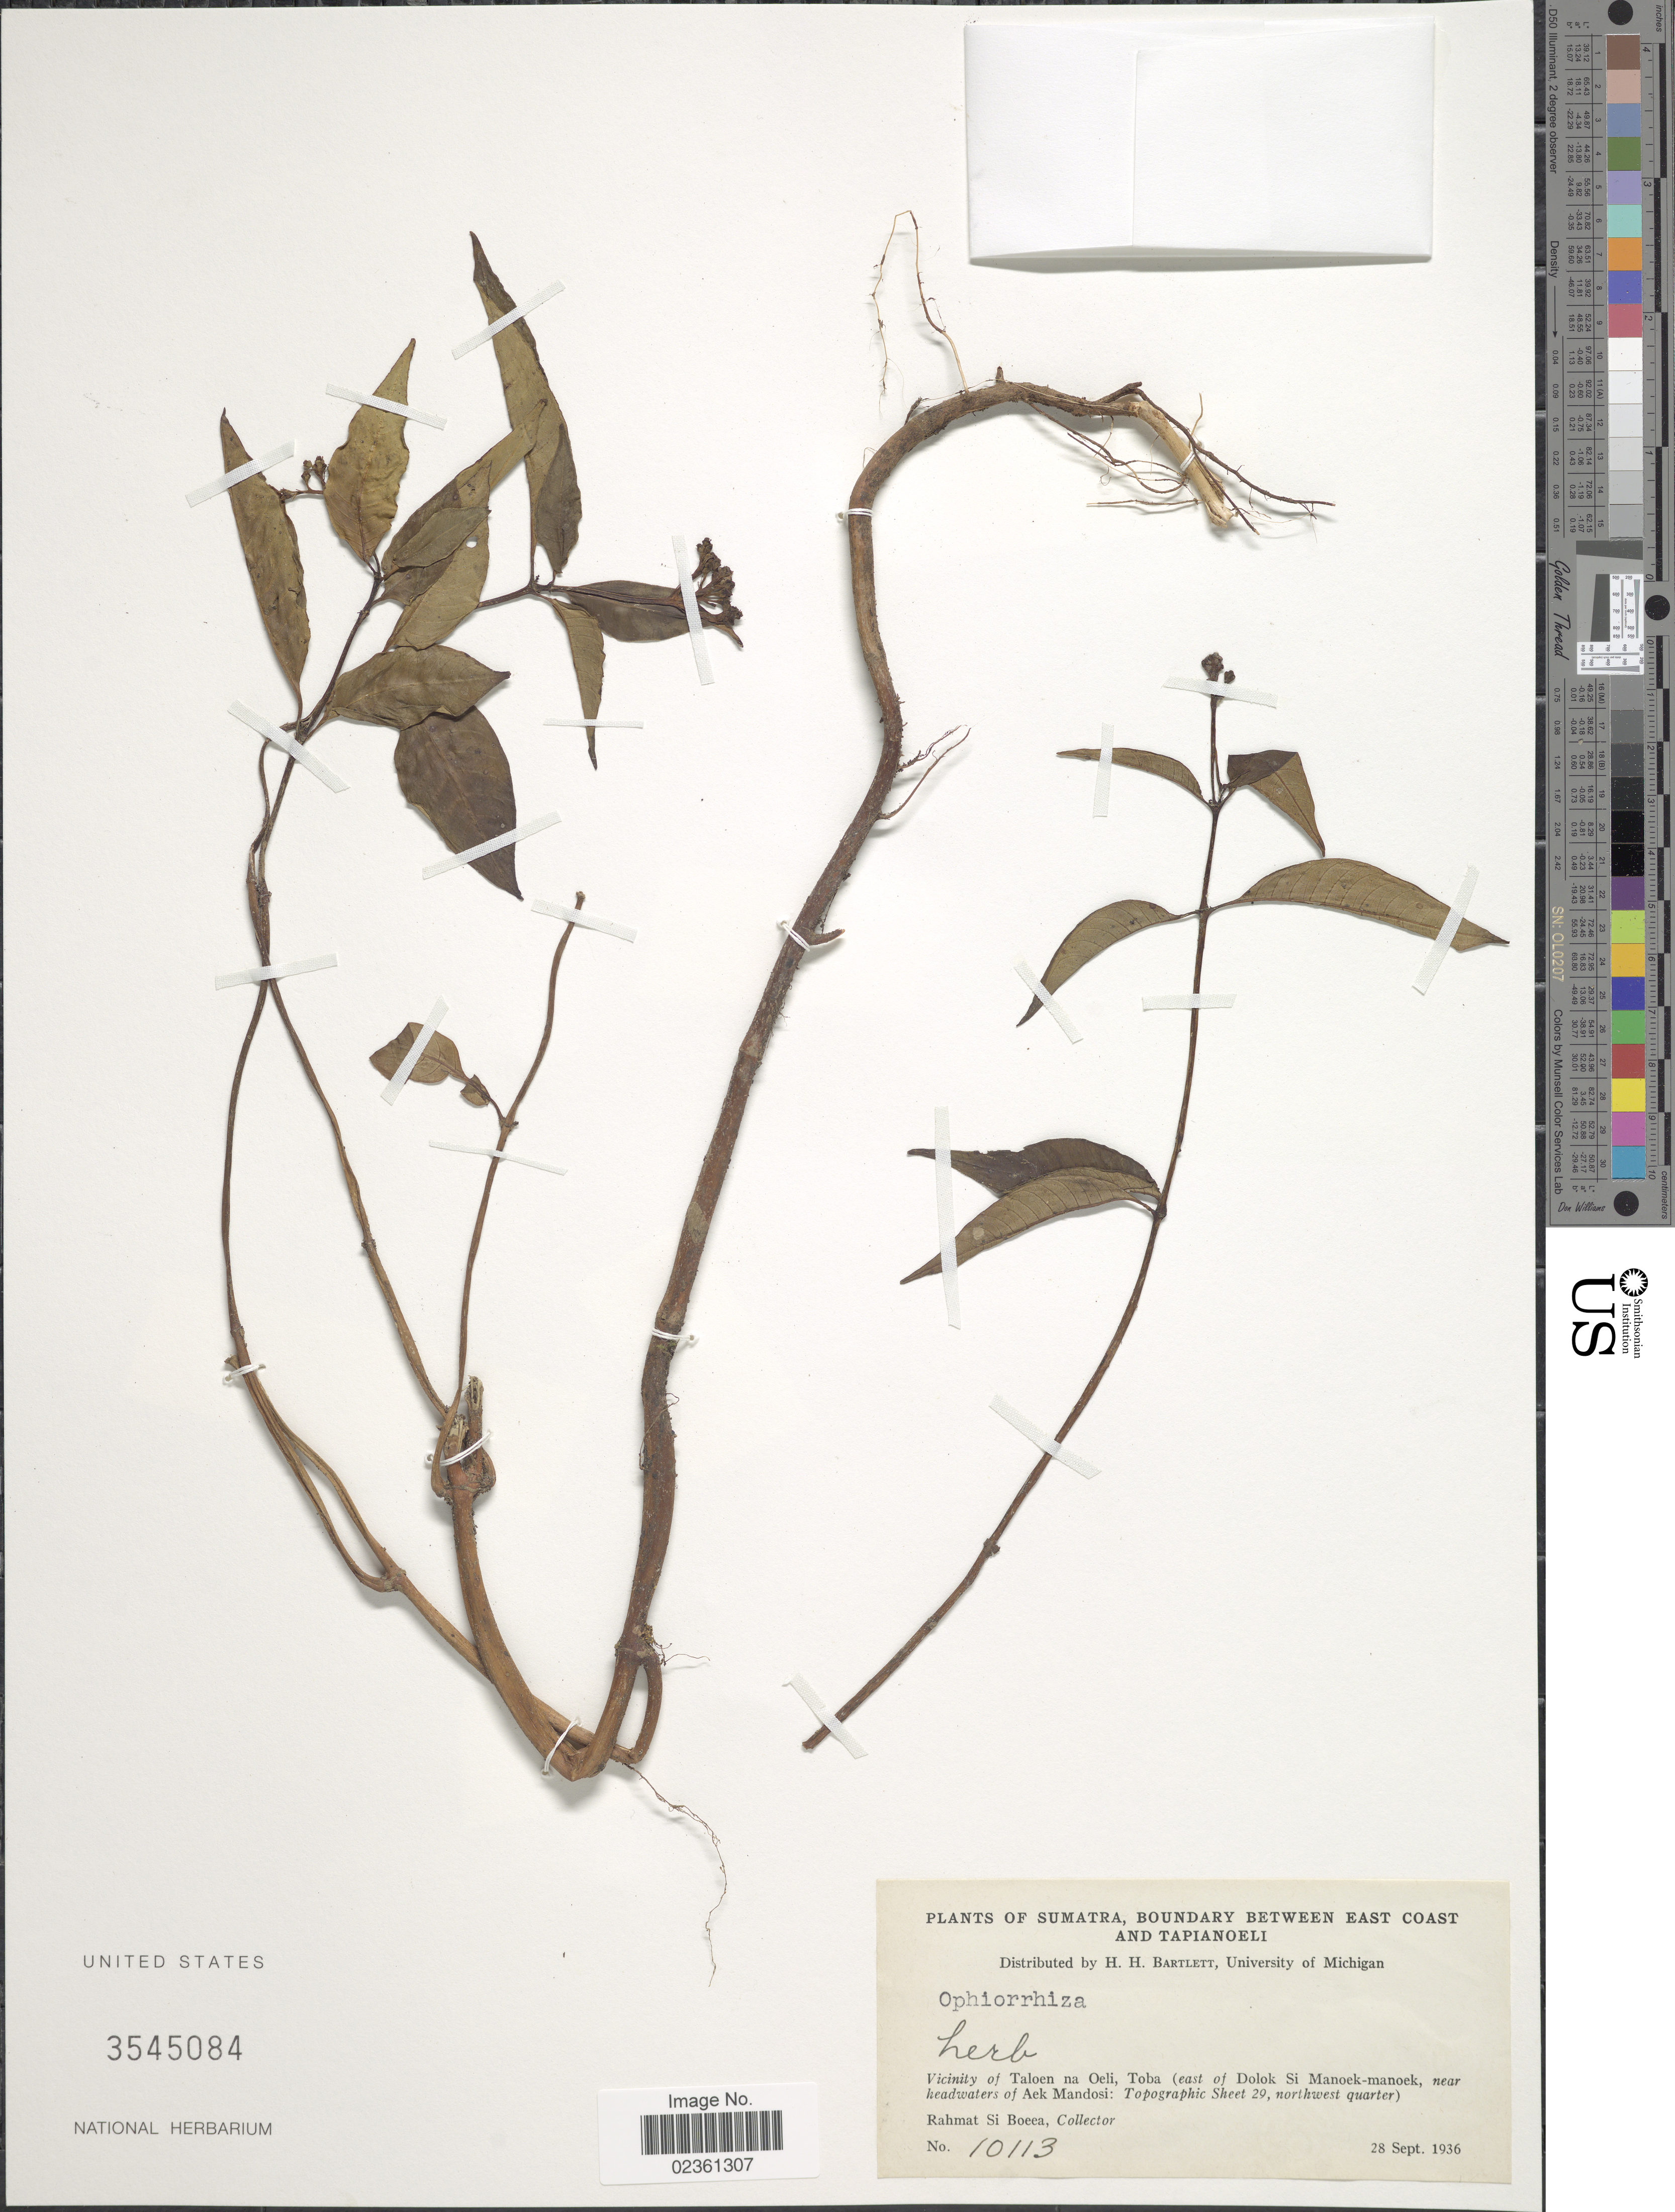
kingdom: Plantae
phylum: Tracheophyta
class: Magnoliopsida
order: Gentianales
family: Rubiaceae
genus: Ophiorrhiza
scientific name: Ophiorrhiza sp.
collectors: Rahmat Si Boeea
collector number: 10113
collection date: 1936-09-28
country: Indonesia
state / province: Sumatra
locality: Boundary between East Coast and Tapianoeli, Vicinity of Taloen na Oeli, Toba (east of Dolok Si Manoek-manoek, near headwaters of Aek Mandosi: Topgraphic Sheet 29, northwest quarter).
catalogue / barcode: US 3545084